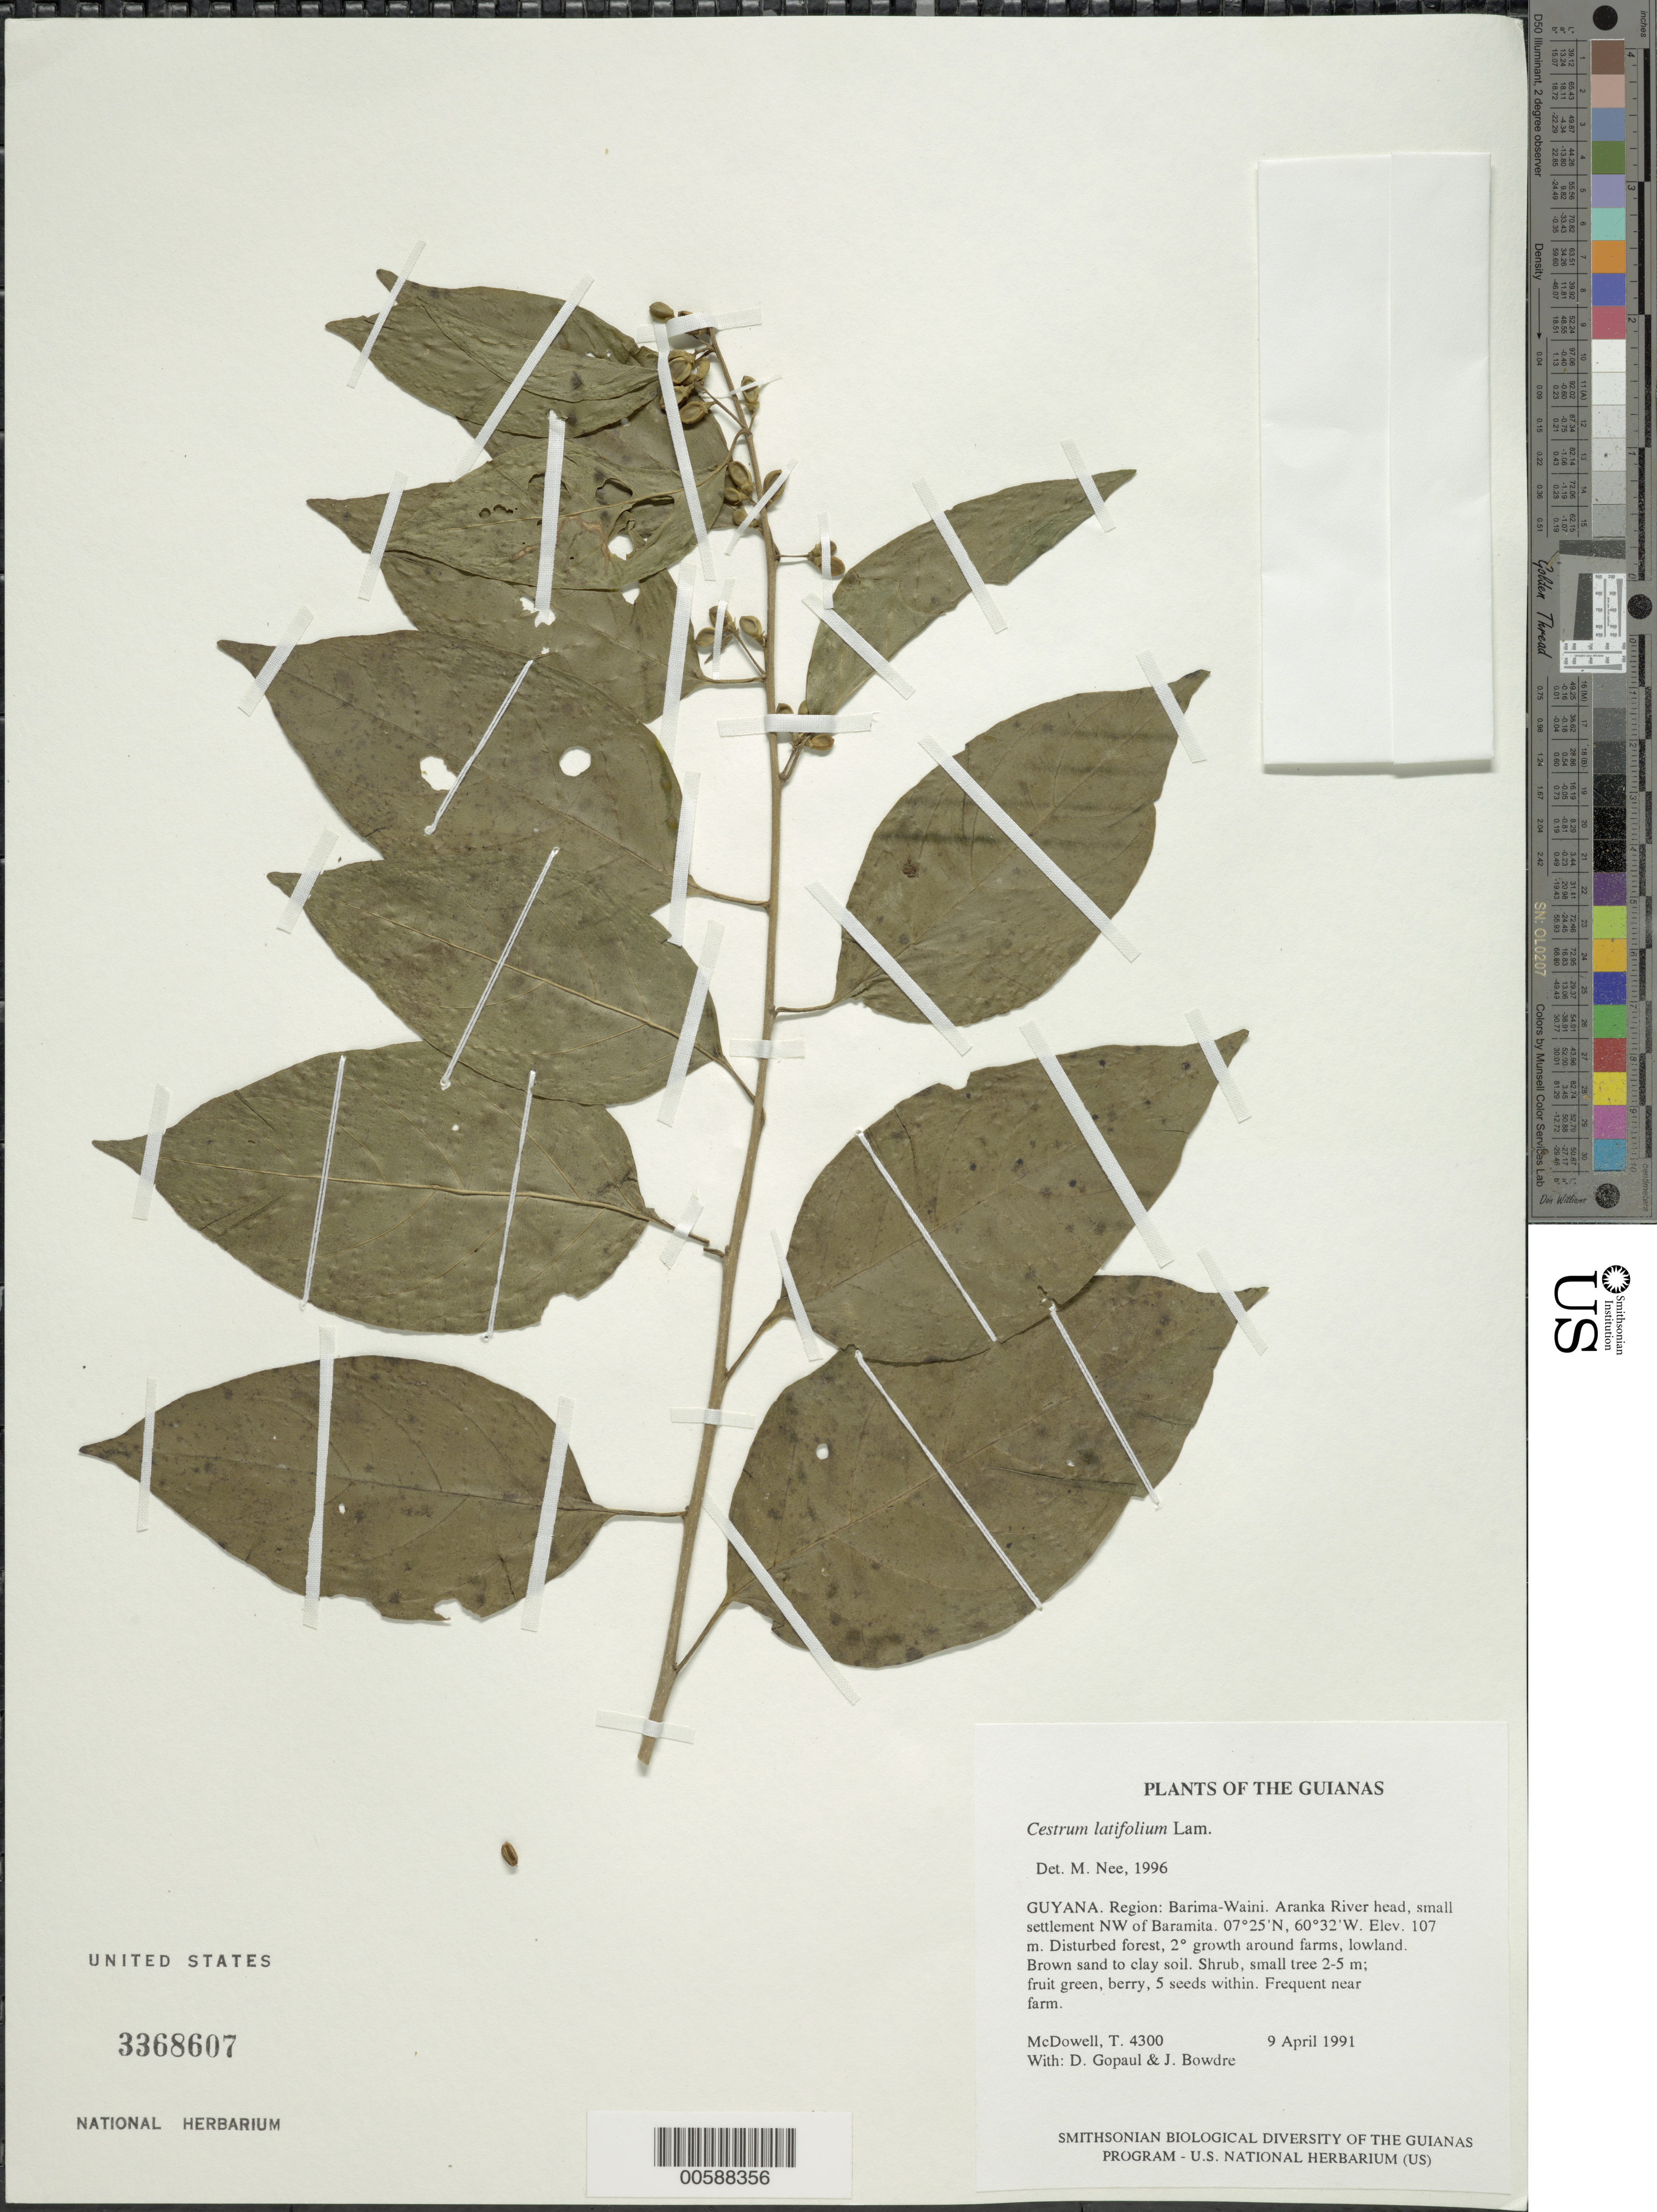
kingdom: Plantae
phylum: Tracheophyta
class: Magnoliopsida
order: Solanales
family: Solanaceae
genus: Cestrum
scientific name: Cestrum latifolium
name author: Lam.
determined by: Nee, Michael H.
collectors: T. McDowell, D. Gopaul & J. Bowdre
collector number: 4300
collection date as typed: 9 April 1991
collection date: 1991-04-09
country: Guyana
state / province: Barima-Waini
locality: Aranka River head, small settlement NW of Baramita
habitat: Disturbed forest, secondary growth around farms, lowland. Brown sand to clay soil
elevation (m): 107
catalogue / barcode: US 3368607